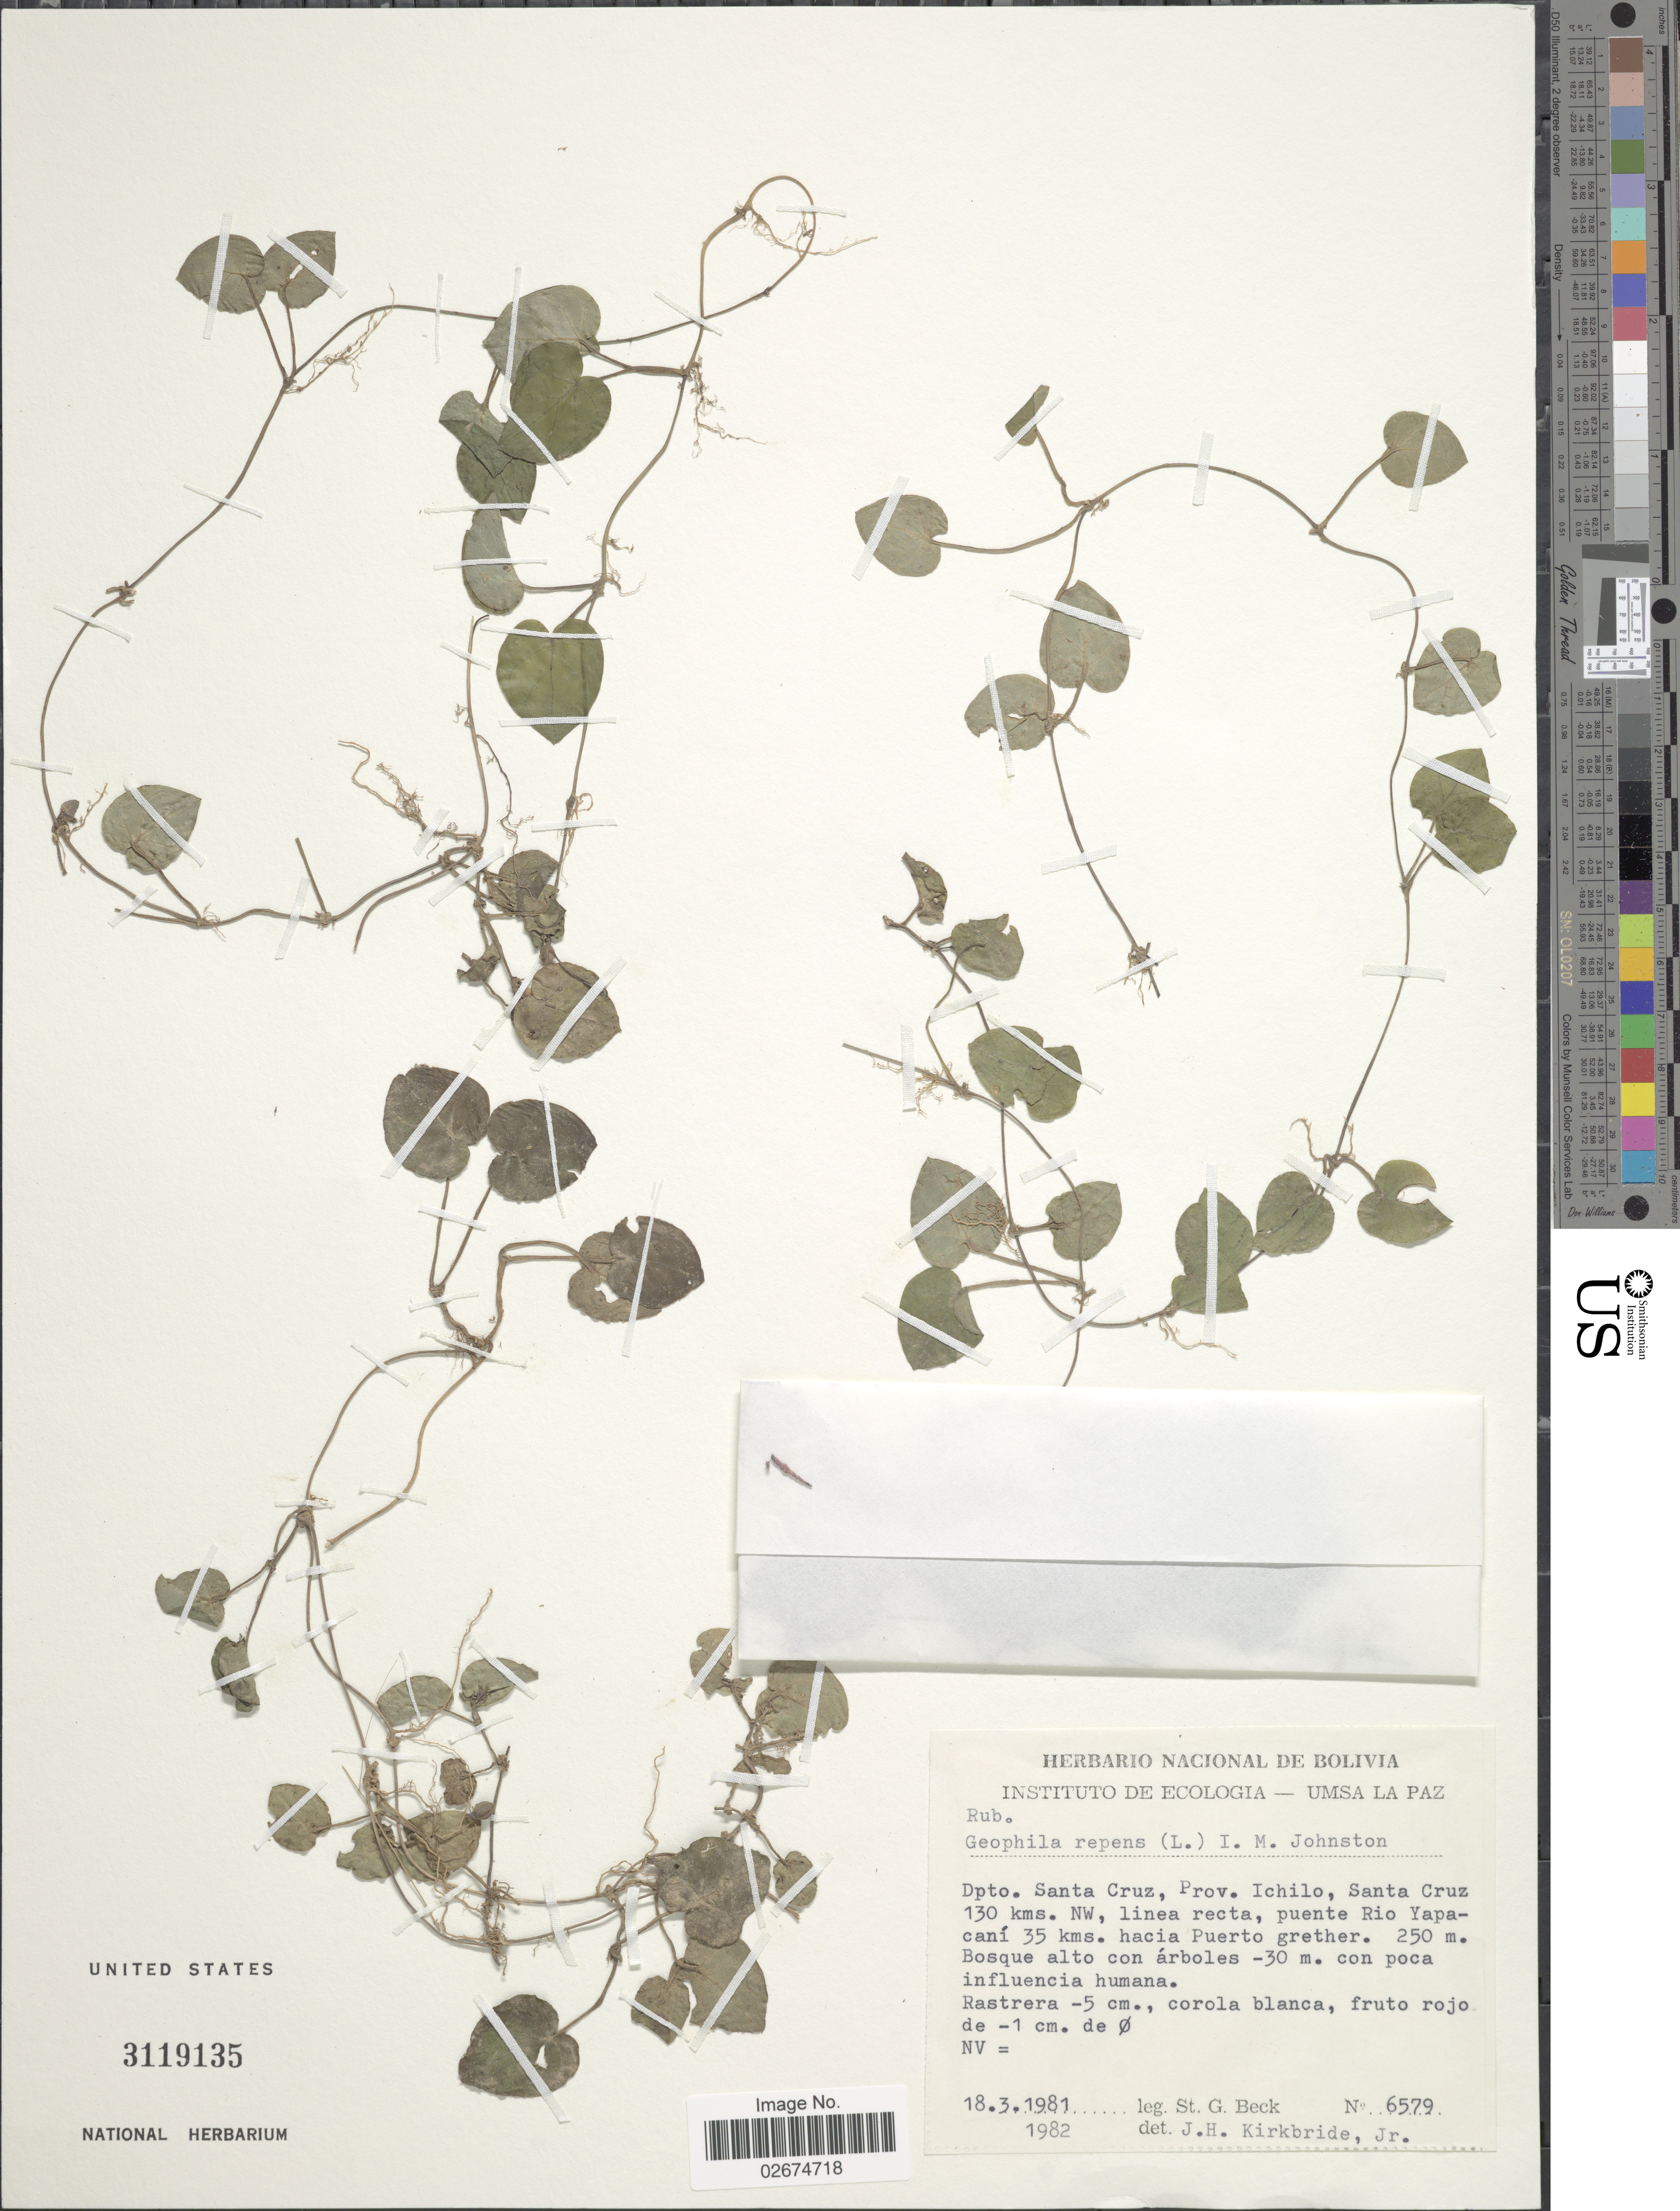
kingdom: Plantae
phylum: Tracheophyta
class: Magnoliopsida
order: Gentianales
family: Rubiaceae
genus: Carinta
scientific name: Carinta repens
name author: (L.) L.B. Sm. & Downs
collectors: S. G. Beck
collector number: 6579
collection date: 1981-03-18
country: Bolivia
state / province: Santa Cruz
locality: Dpto. Santa Cruz, Prov. Ichilo, Santa Cruz 130 kms. NW, linea recta, puente Rio Yapacani 35 kms. hacia Puerto grether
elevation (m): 250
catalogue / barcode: US 3119135